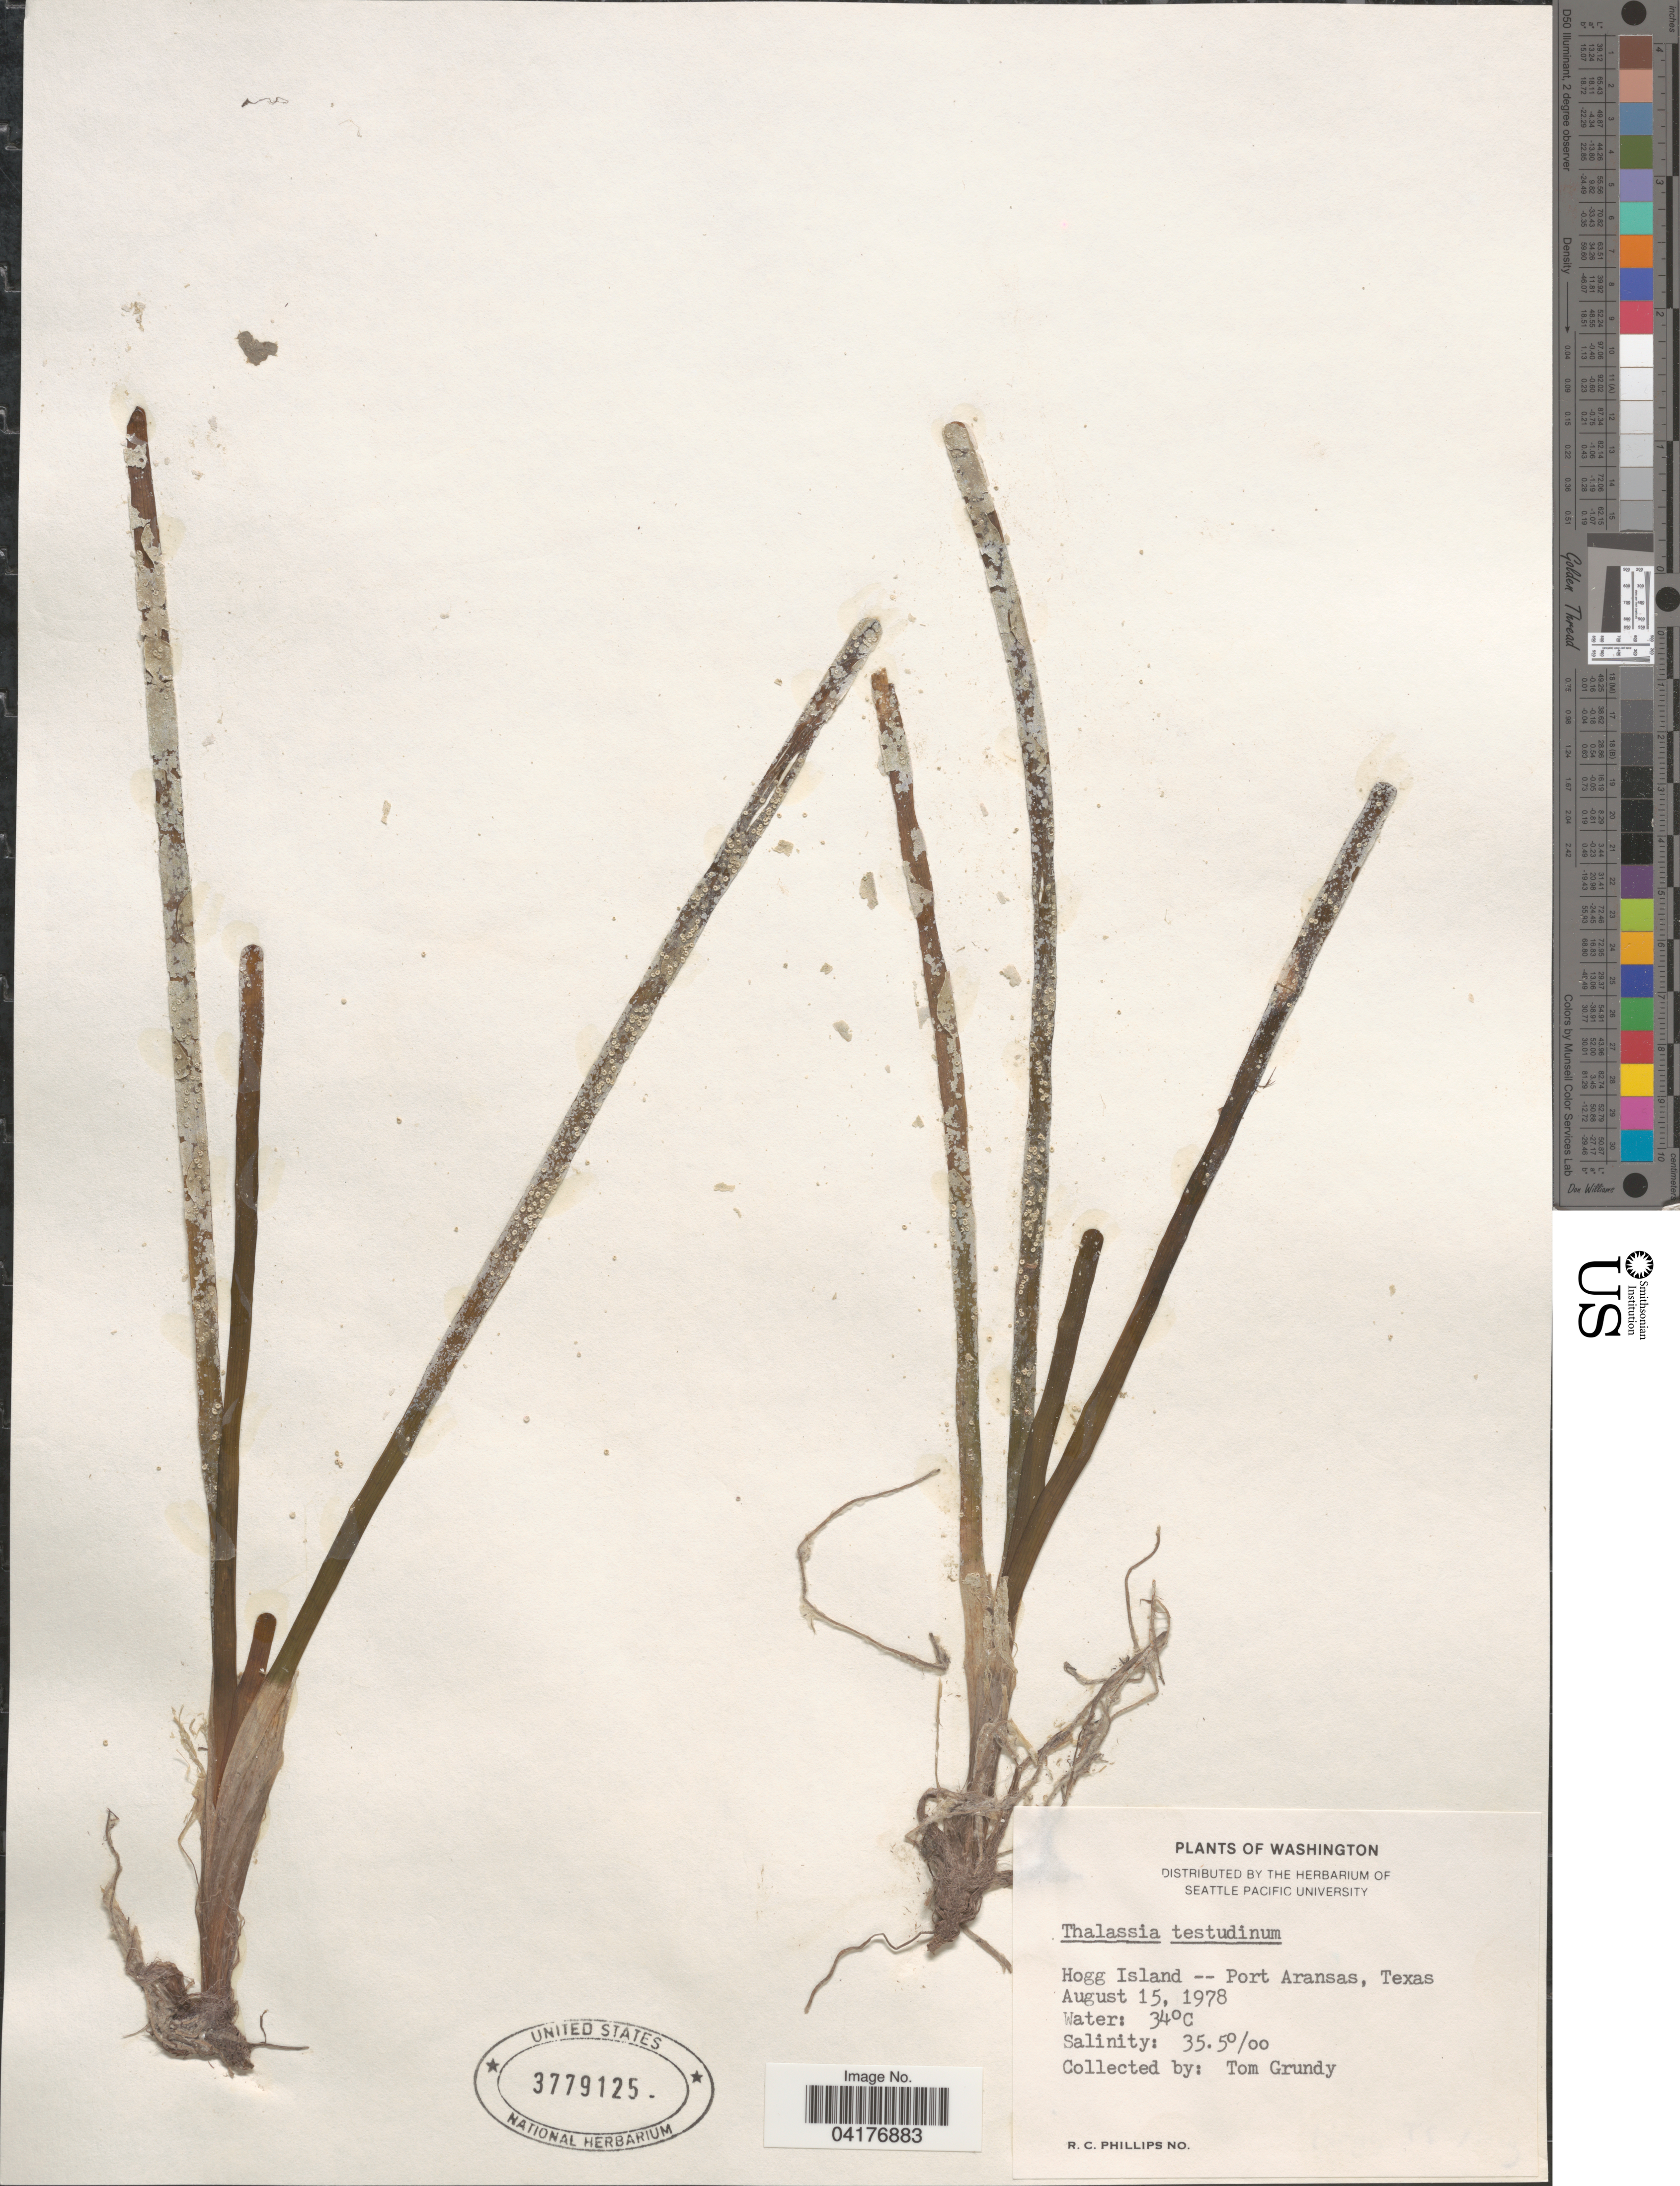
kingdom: Plantae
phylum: Tracheophyta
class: Liliopsida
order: Alismatales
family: Hydrocharitaceae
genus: Thalassia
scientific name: Thalassia testudinum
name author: Banks & Sol. ex K.D. Koenig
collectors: T. Grundy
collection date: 1978-08-15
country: United States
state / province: Texas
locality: Hogg Island -- Port Aransas.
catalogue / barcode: US 3779125